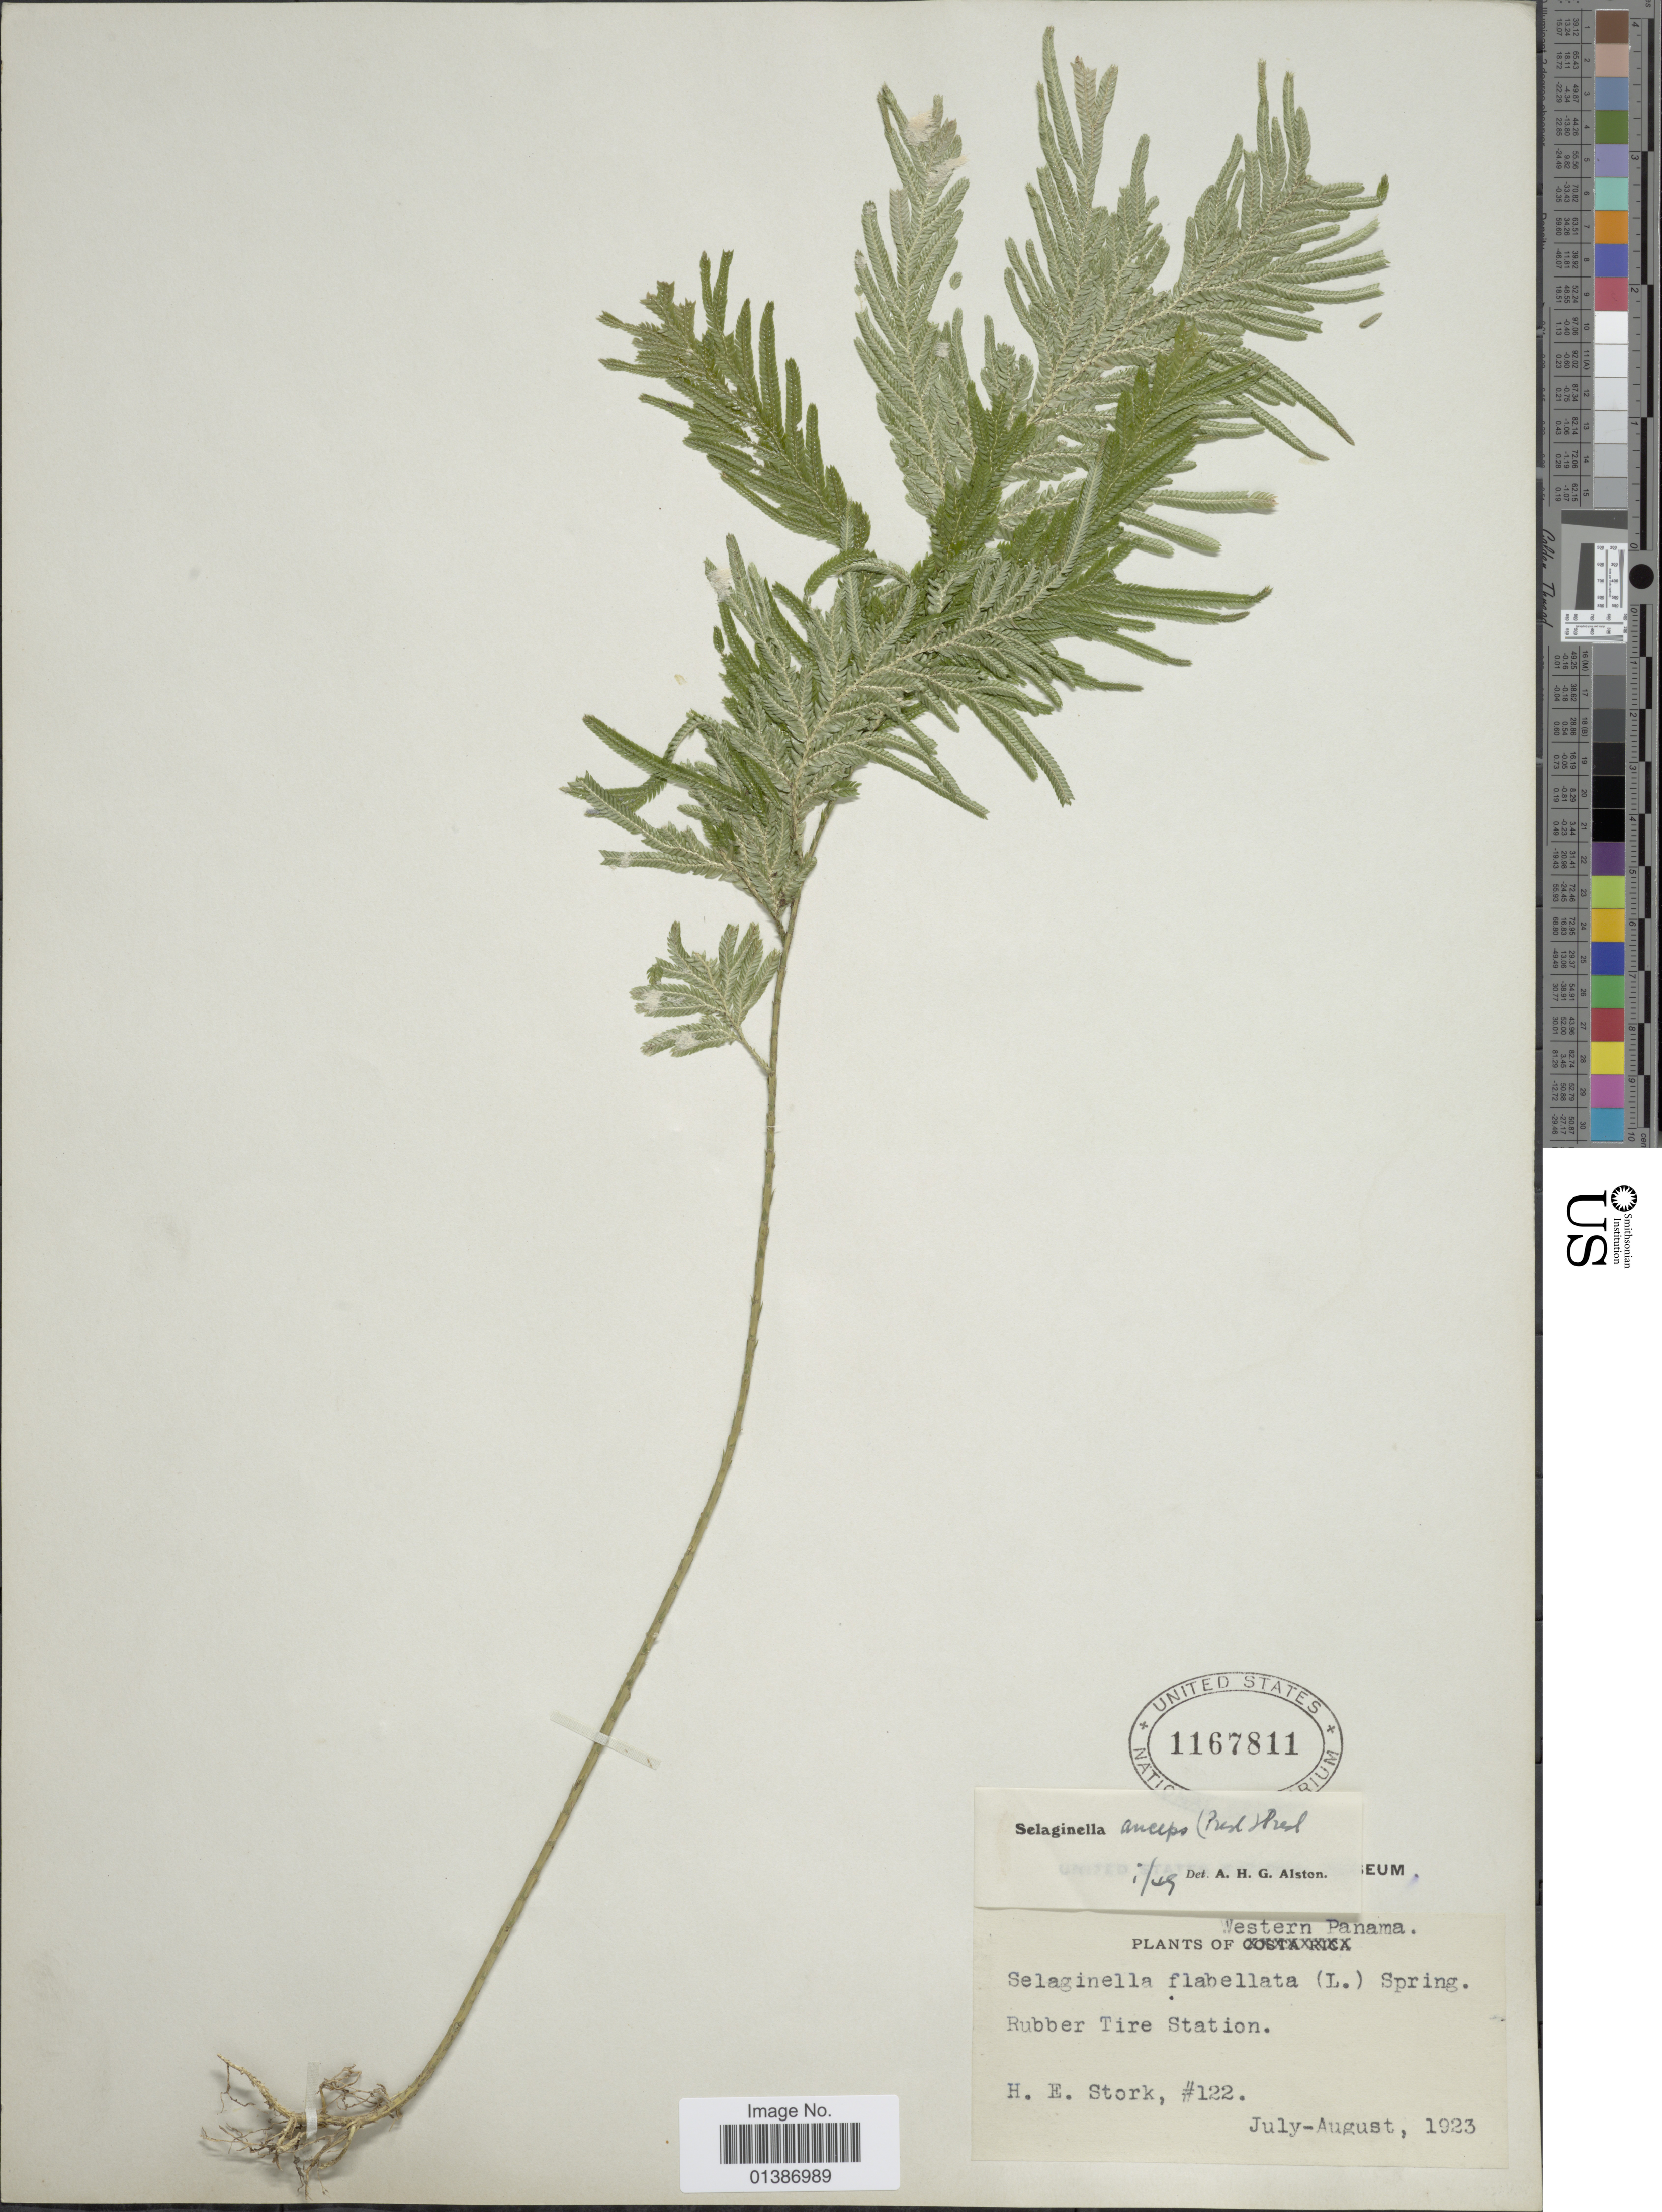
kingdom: Plantae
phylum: Tracheophyta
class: Lycopodiopsida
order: Selaginellales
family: Selaginellaceae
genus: Selaginella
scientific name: Selaginella anceps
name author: (C. Presl)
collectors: H. E. Stork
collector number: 122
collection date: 1923-07/1923-08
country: Panama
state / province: Panamá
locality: Western Panama. Rubber Tire Station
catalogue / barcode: US 1167811